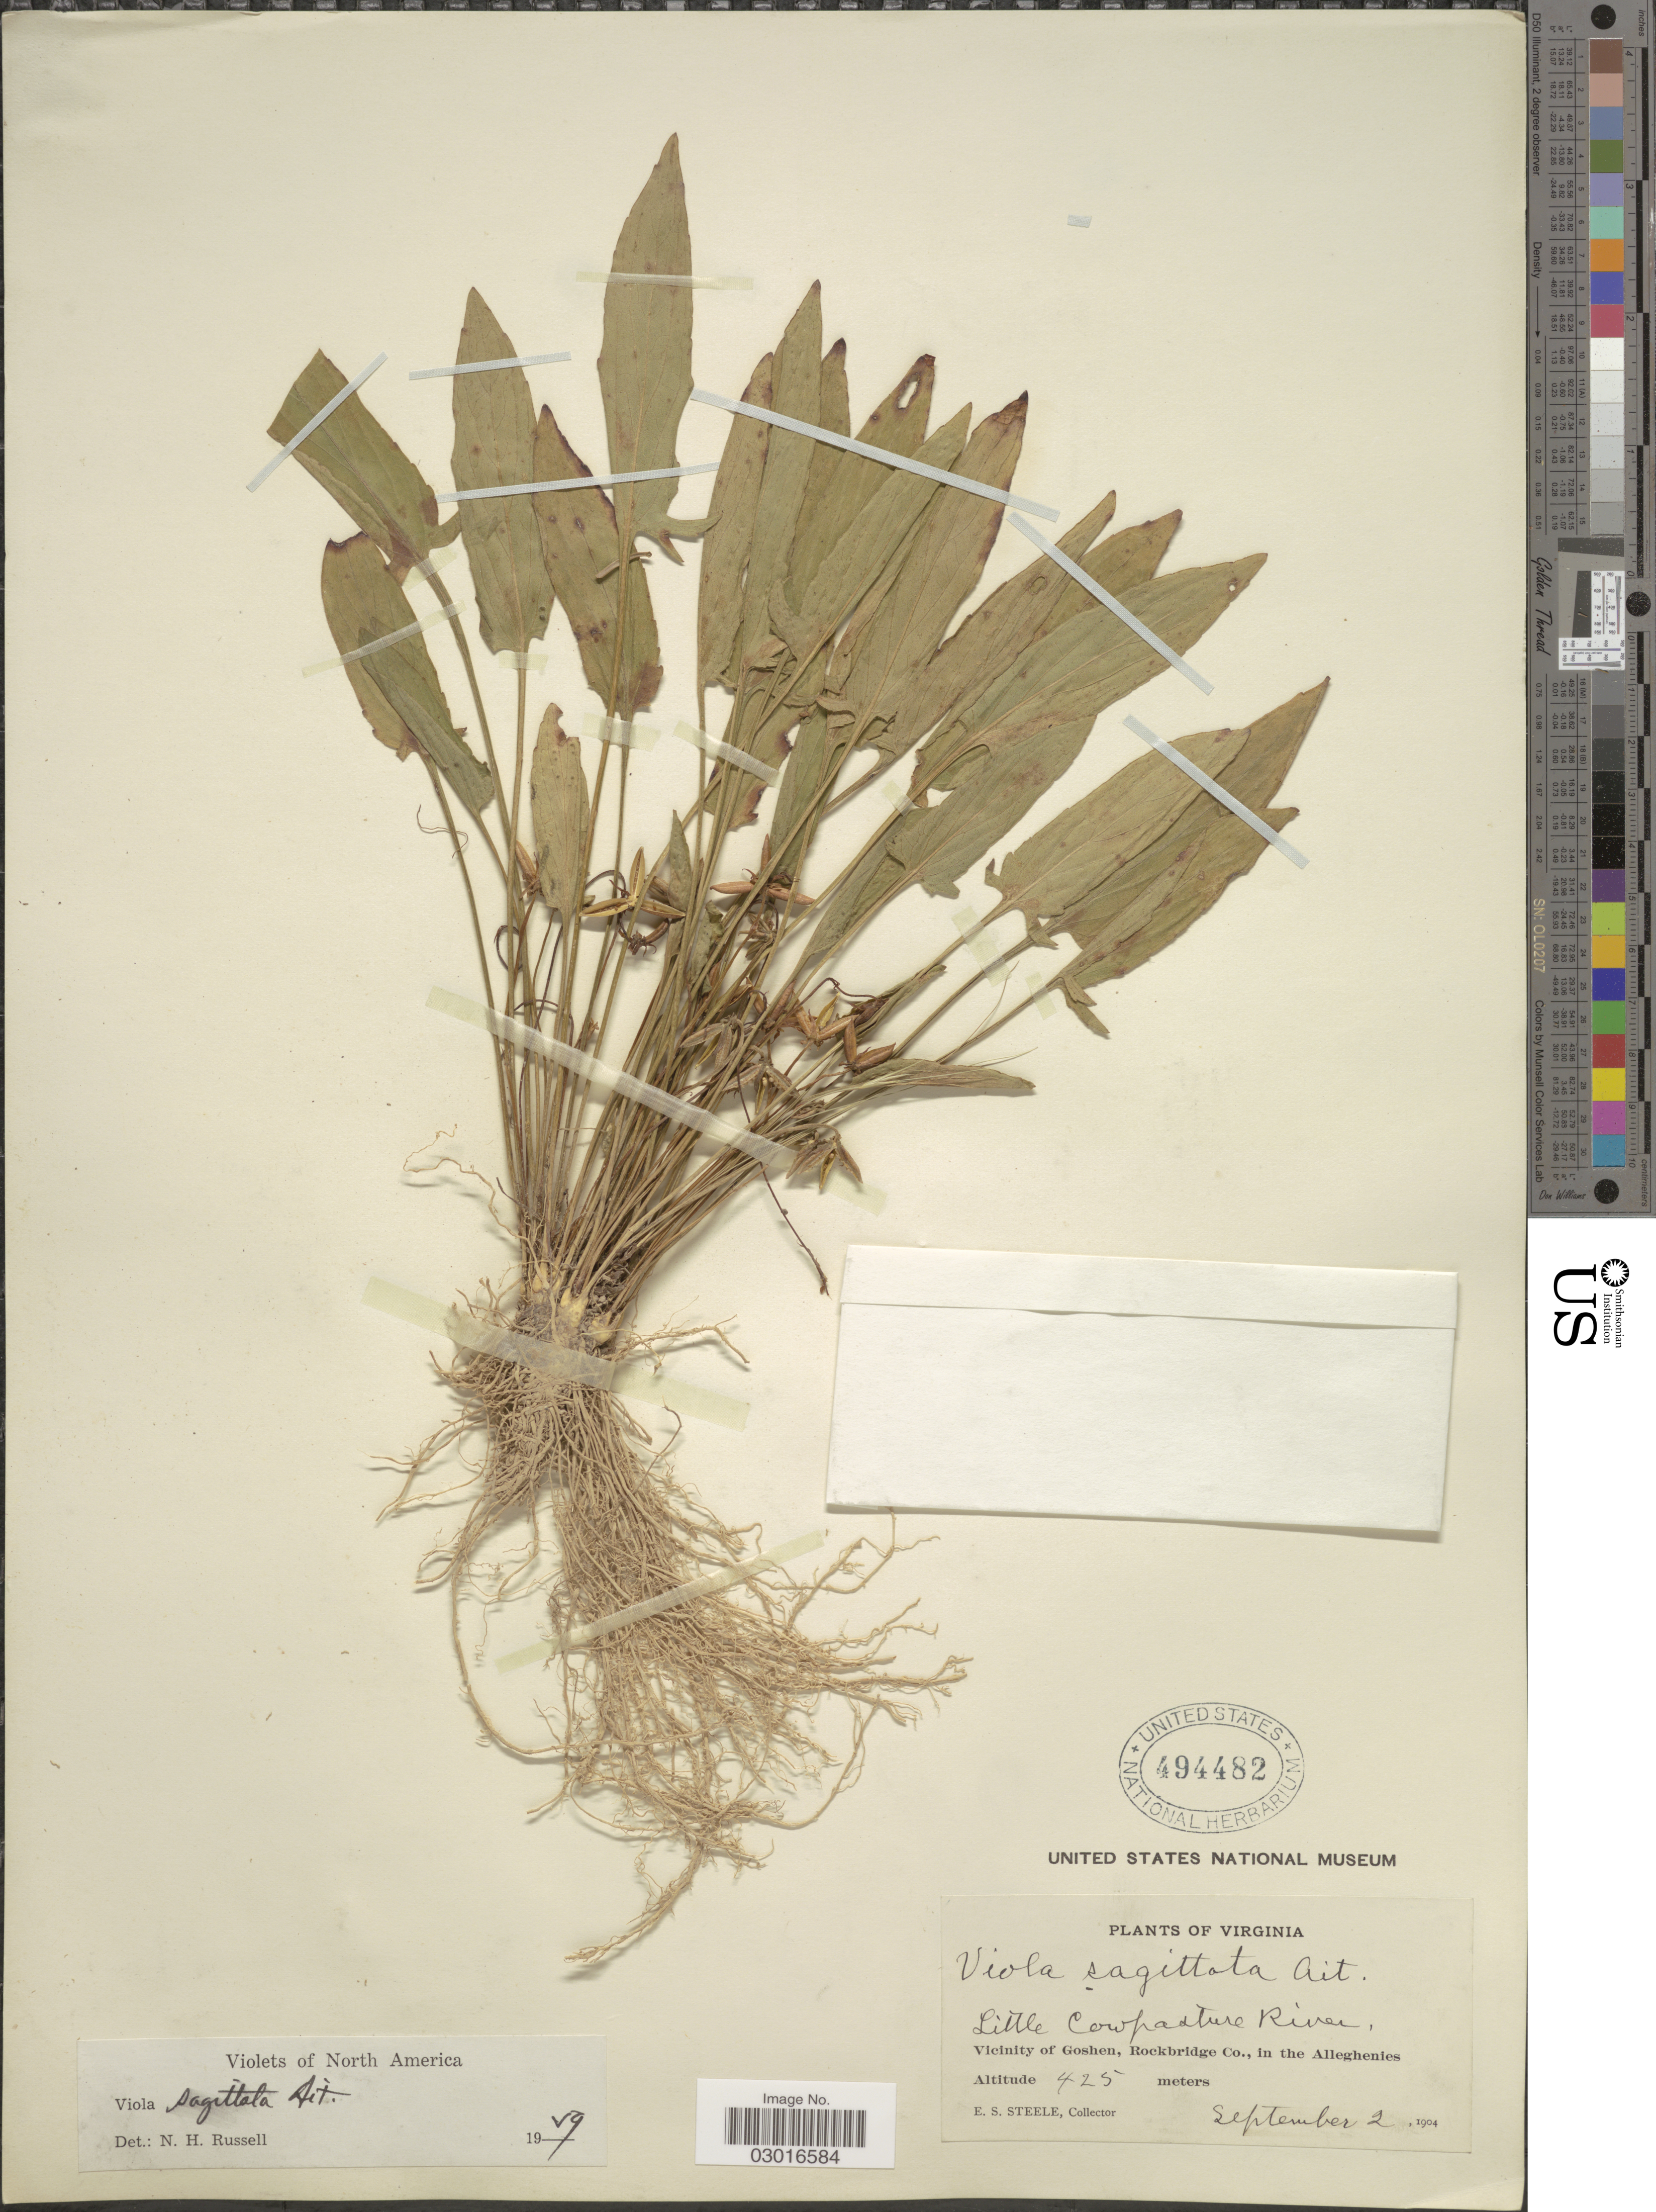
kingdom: Plantae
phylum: Tracheophyta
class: Magnoliopsida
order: Malpighiales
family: Violaceae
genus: Viola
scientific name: Viola sagittata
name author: Aiton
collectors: E. Steele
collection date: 1904-09-02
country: United States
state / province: Virginia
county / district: Rockbridge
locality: Little Cow pasture River. Vicinity of Goshen, Rockbridge Co., in the Alleghenies.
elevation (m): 425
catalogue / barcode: US 494482